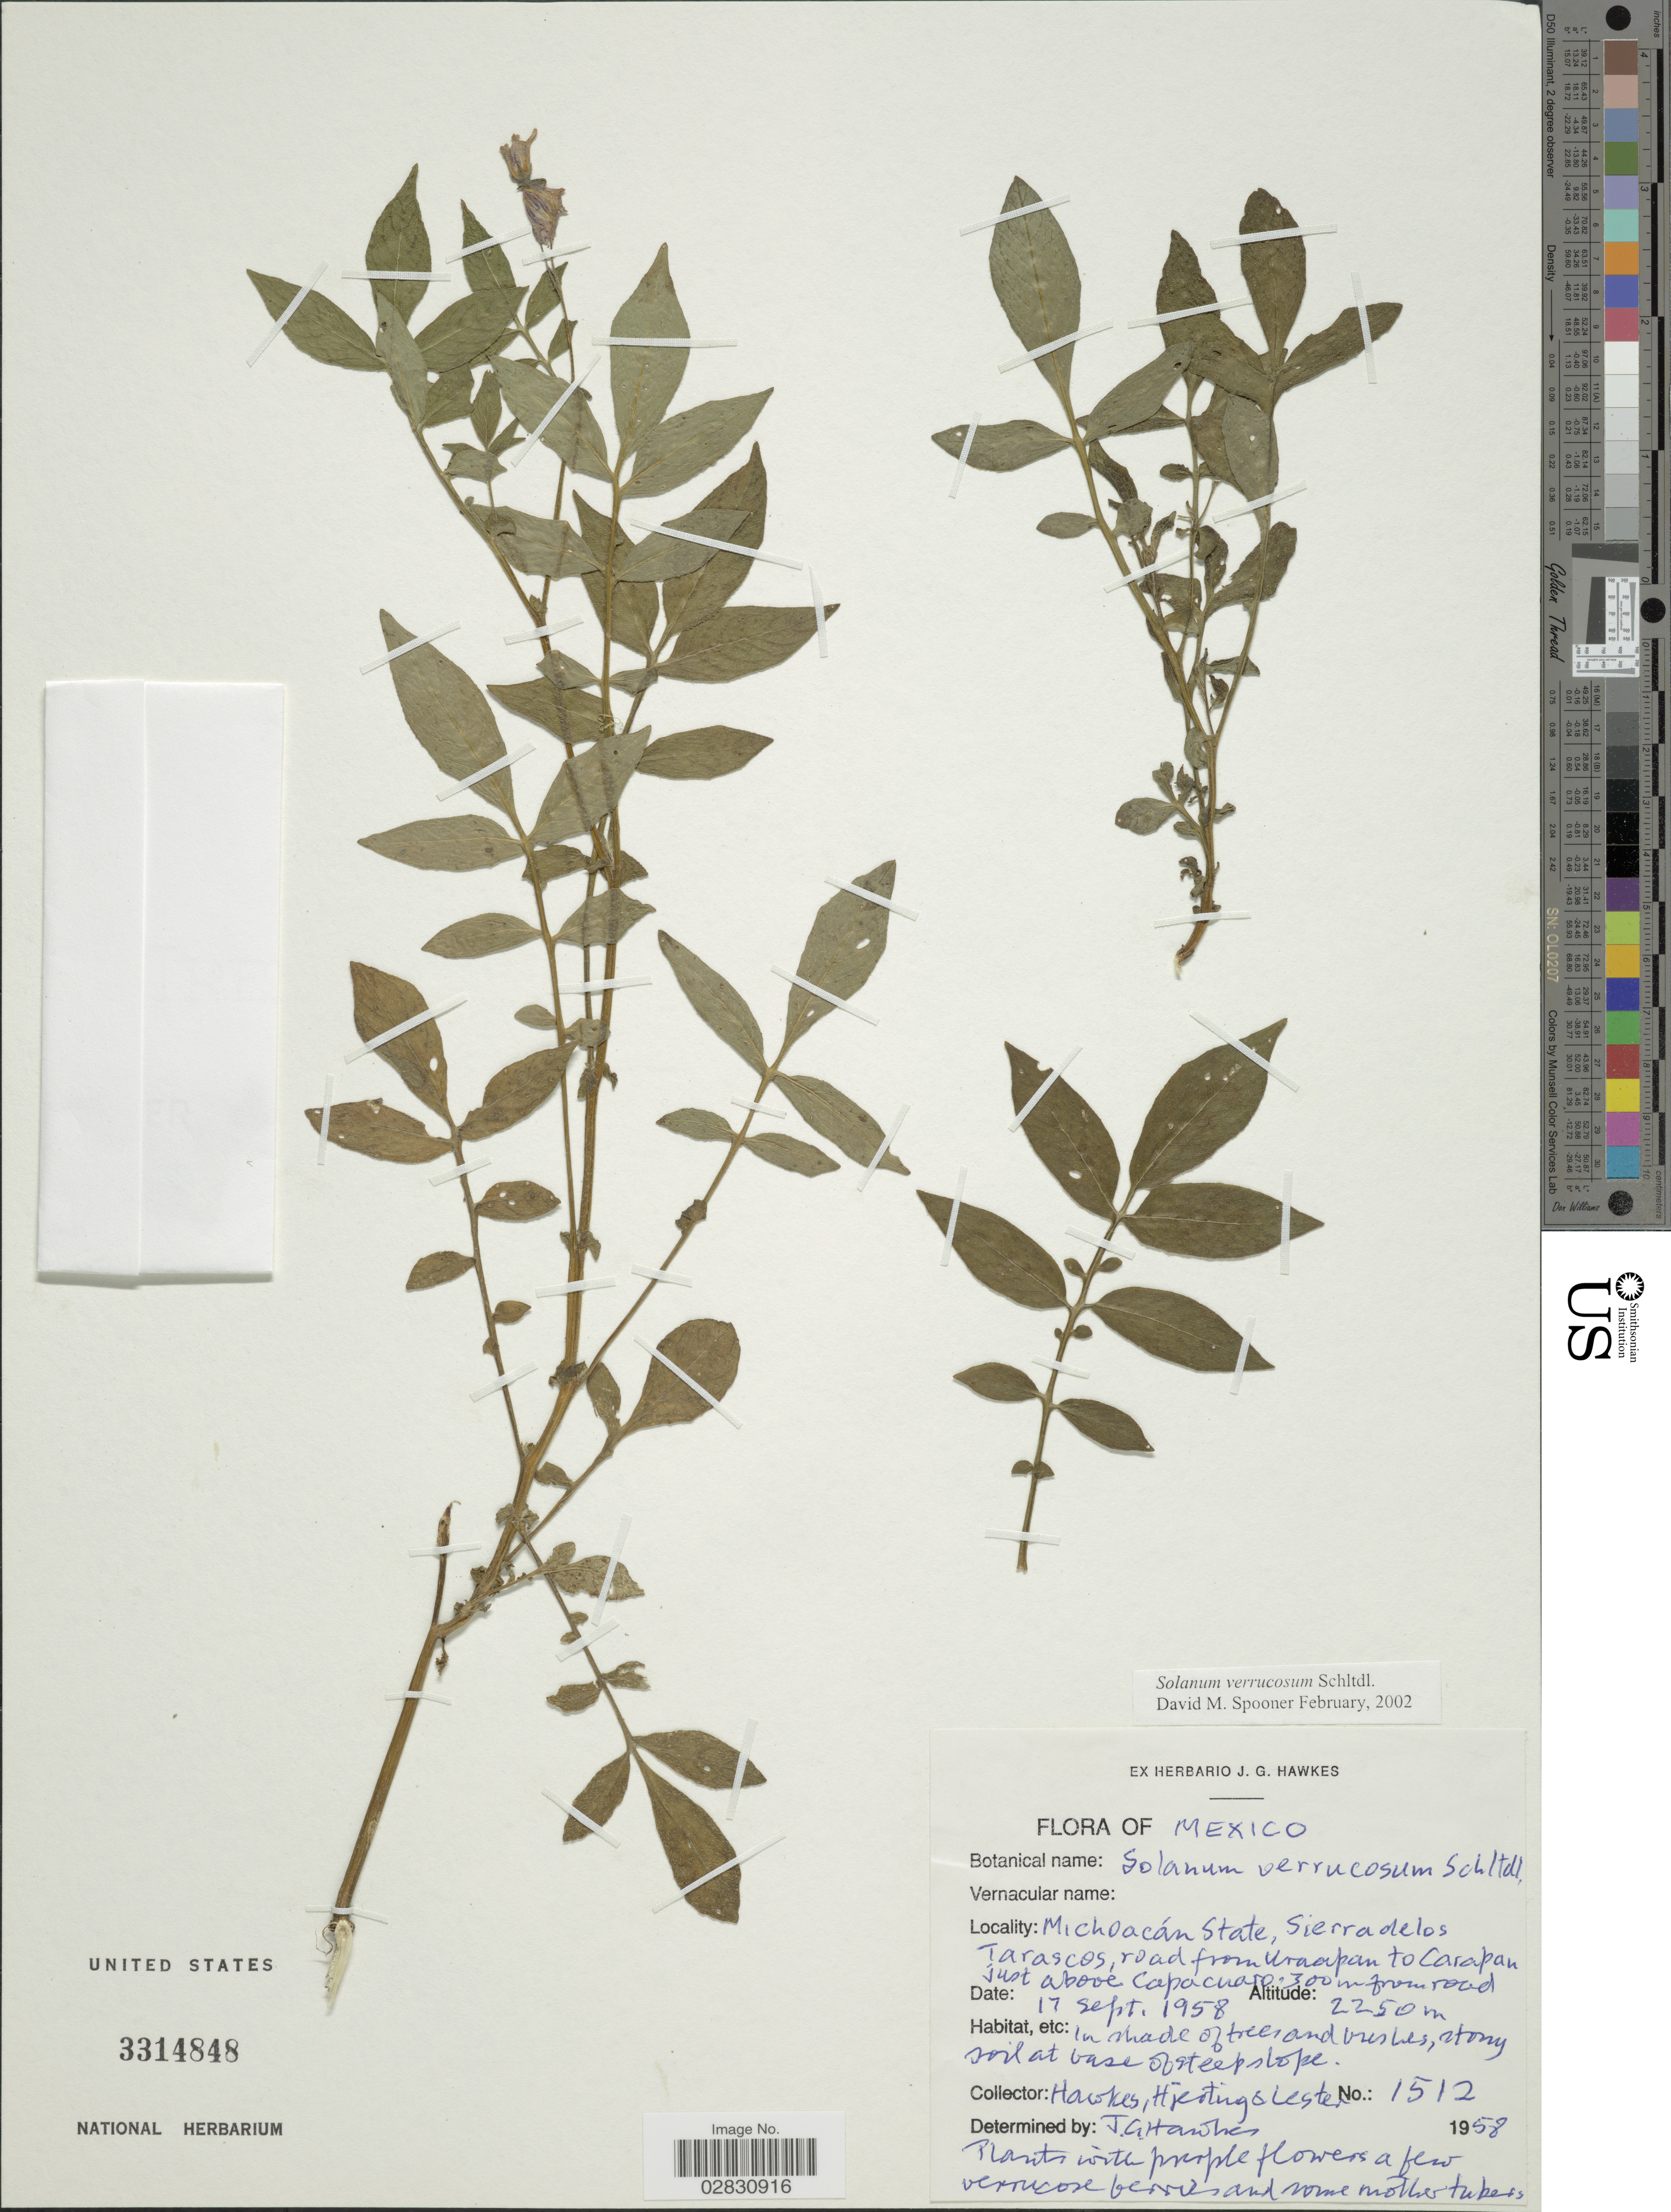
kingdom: Plantae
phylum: Tracheophyta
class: Magnoliopsida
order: Solanales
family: Solanaceae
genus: Solanum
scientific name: Solanum verrucosum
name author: Schltdl.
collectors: J. Hawkes, -- Hjerting & -- Lester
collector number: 1512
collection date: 1958-09-17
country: Mexico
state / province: Michoacán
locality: Sierra de los Tarascos, road from Uraapan to Carapan just above Capacuano, 300 m from road.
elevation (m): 2250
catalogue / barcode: US 3314848